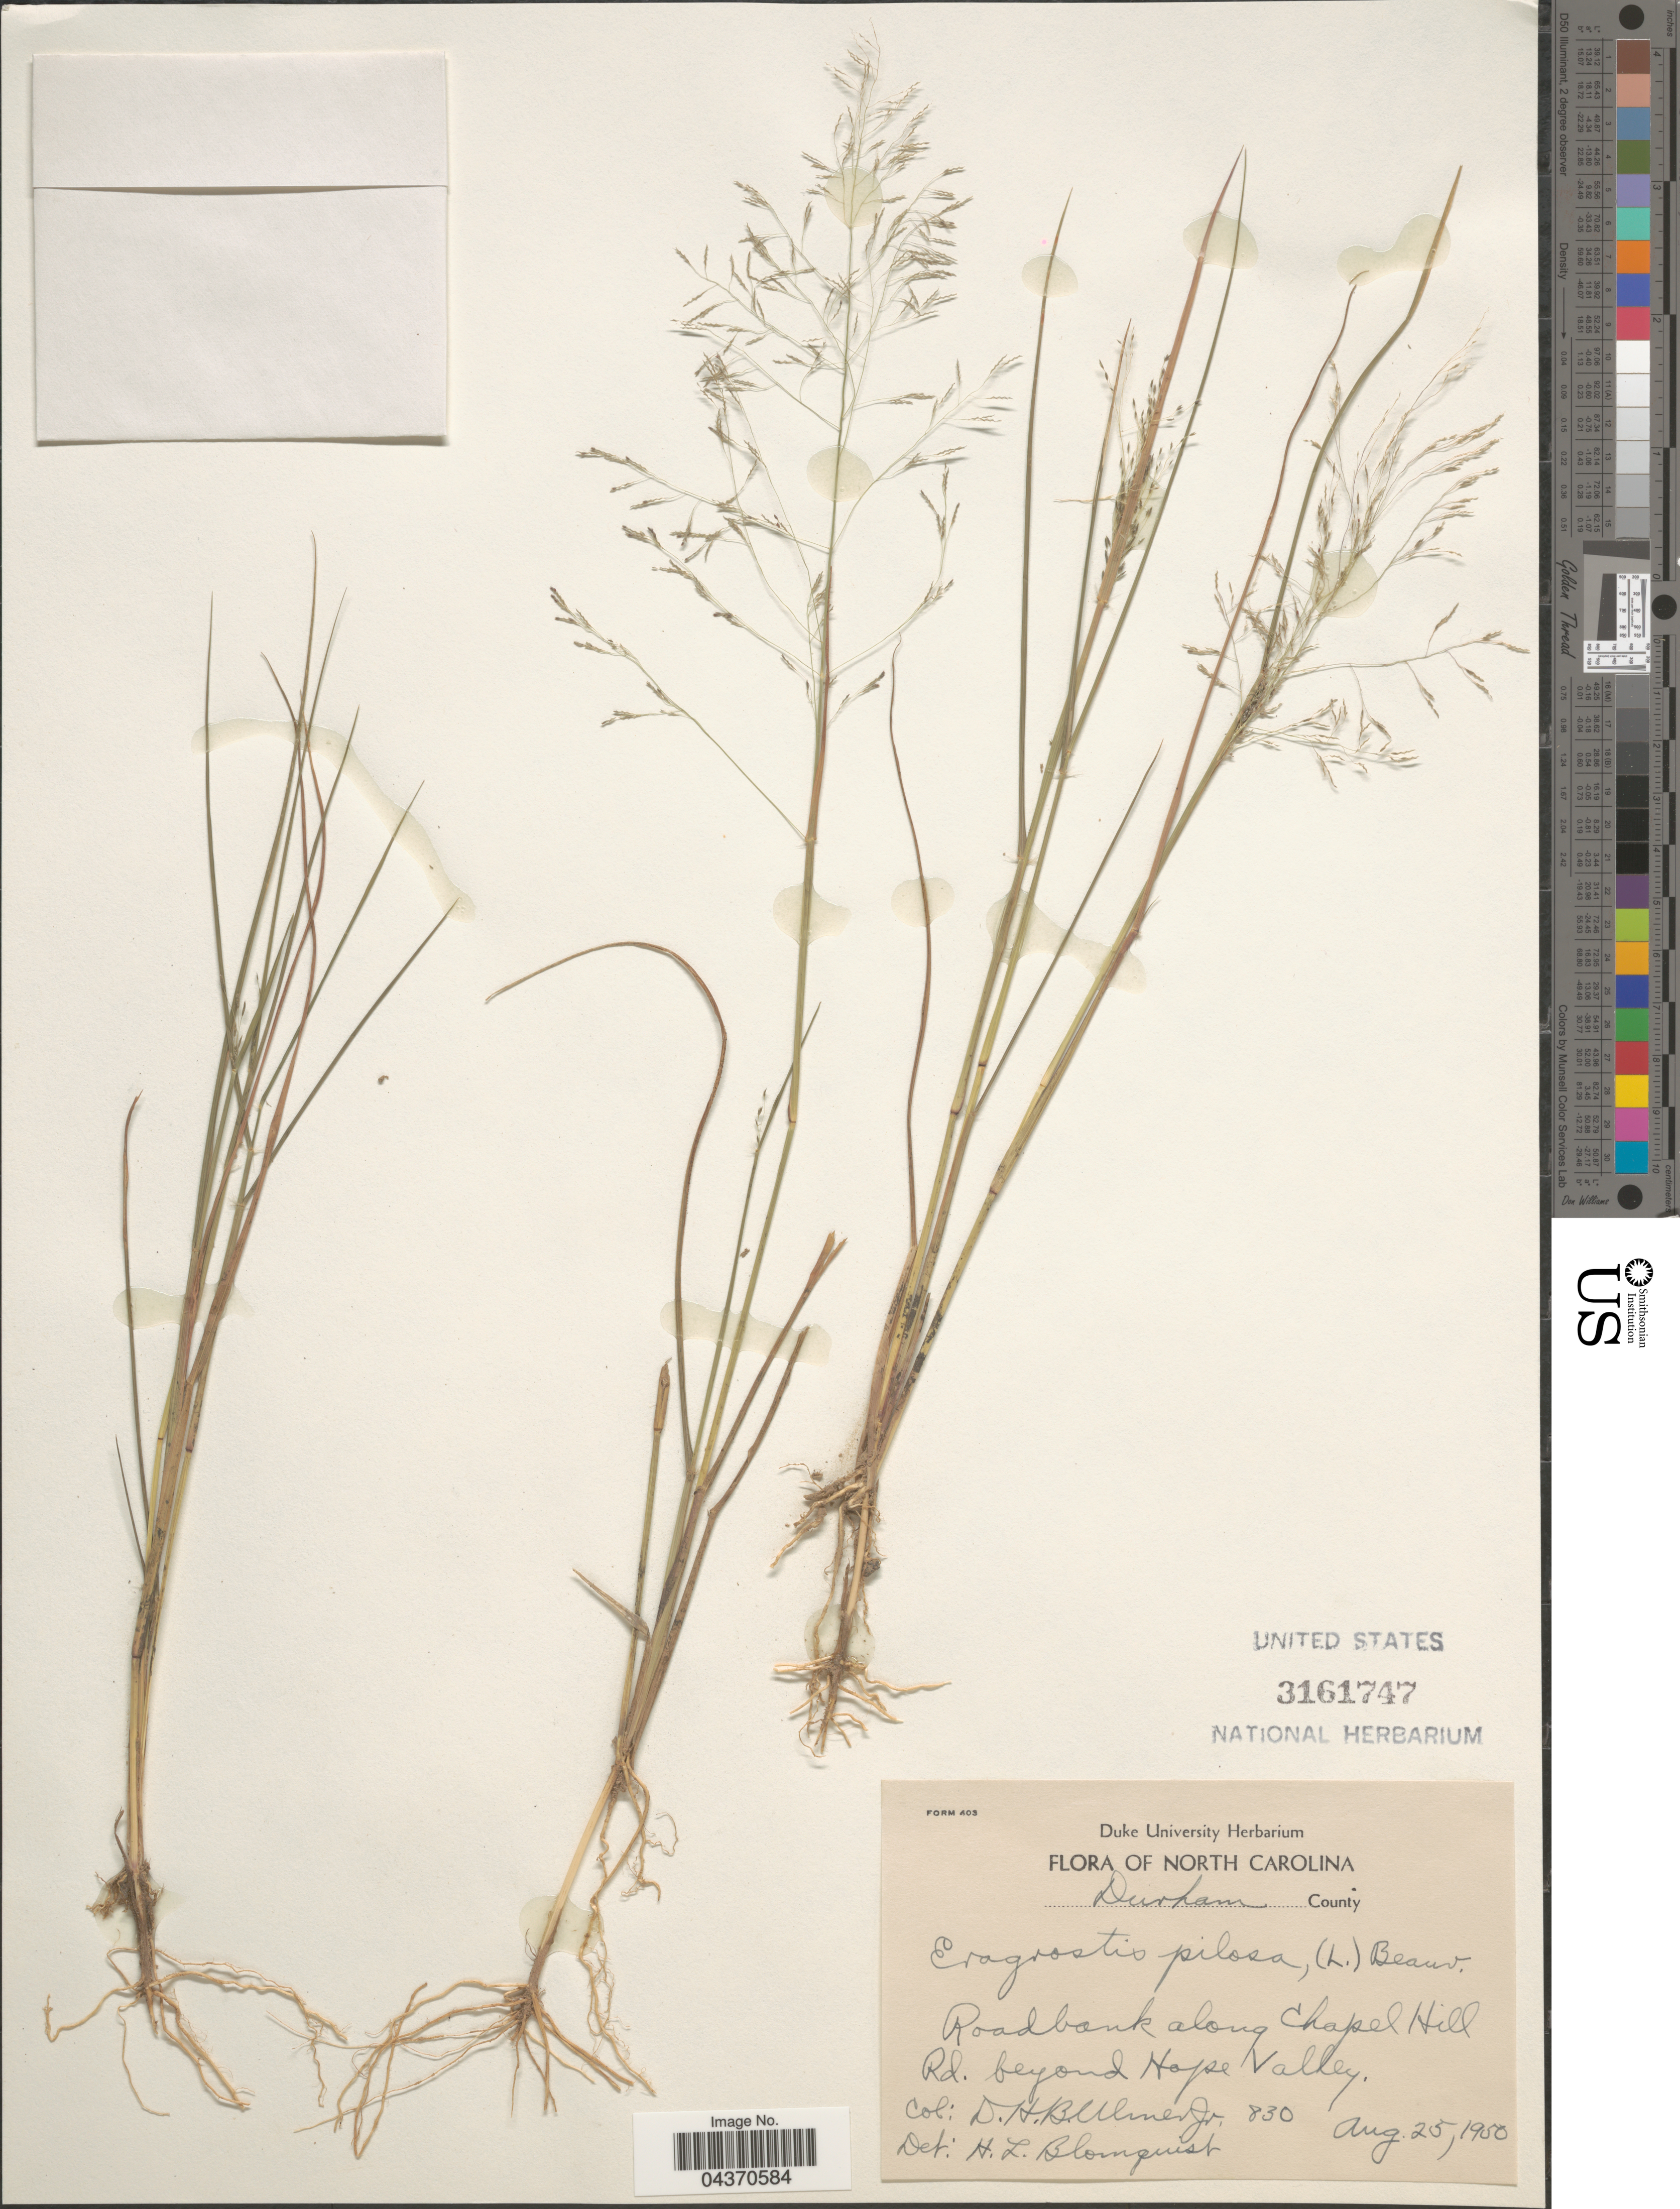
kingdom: Plantae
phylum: Tracheophyta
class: Liliopsida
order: Poales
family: Poaceae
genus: Eragrostis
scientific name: Eragrostis pilosa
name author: (L.) P. Beauv.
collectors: D. Ulmer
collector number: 830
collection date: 1950-08-25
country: United States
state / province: North Carolina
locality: Durham County. Roadbank along Chapel Hill Rd. beyond Hope Valley.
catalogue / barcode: US 3161747